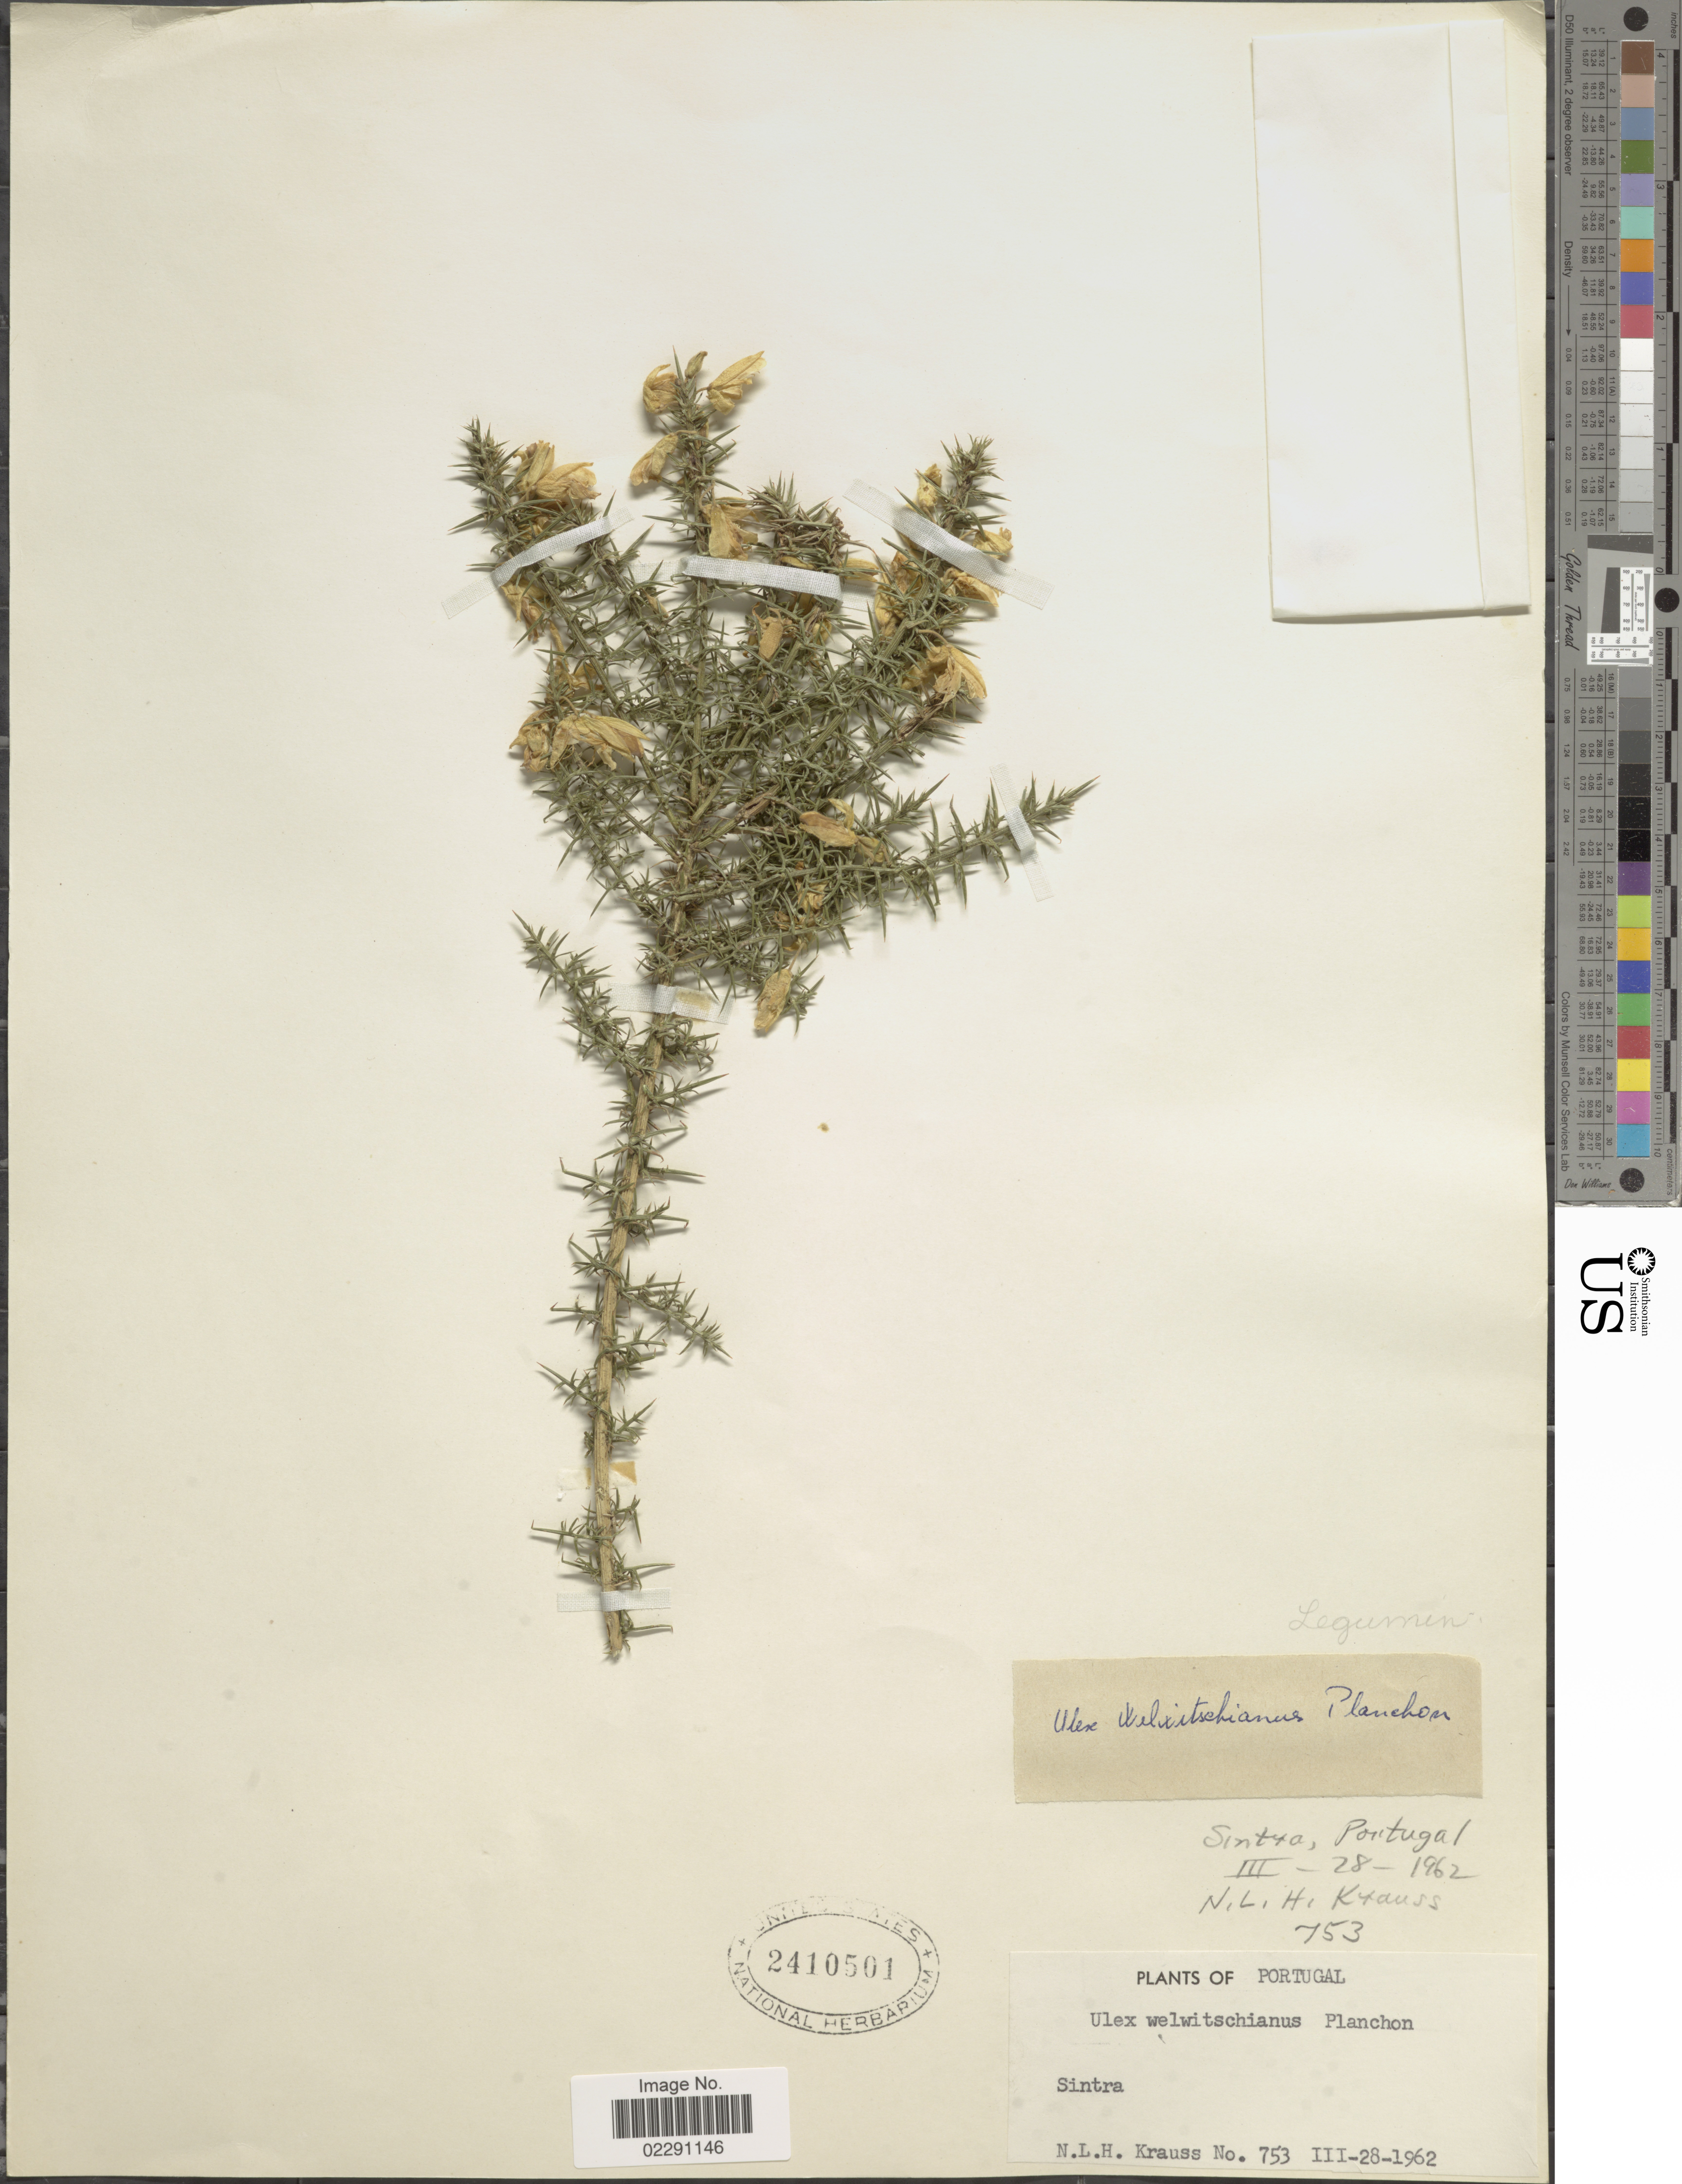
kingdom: Plantae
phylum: Tracheophyta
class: Magnoliopsida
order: Fabales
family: Fabaceae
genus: Ulex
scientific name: Ulex welwitschianus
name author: Planch.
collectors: N. Krauss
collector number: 753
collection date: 1962-03-28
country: Portugal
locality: Sintra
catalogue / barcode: US 2410501